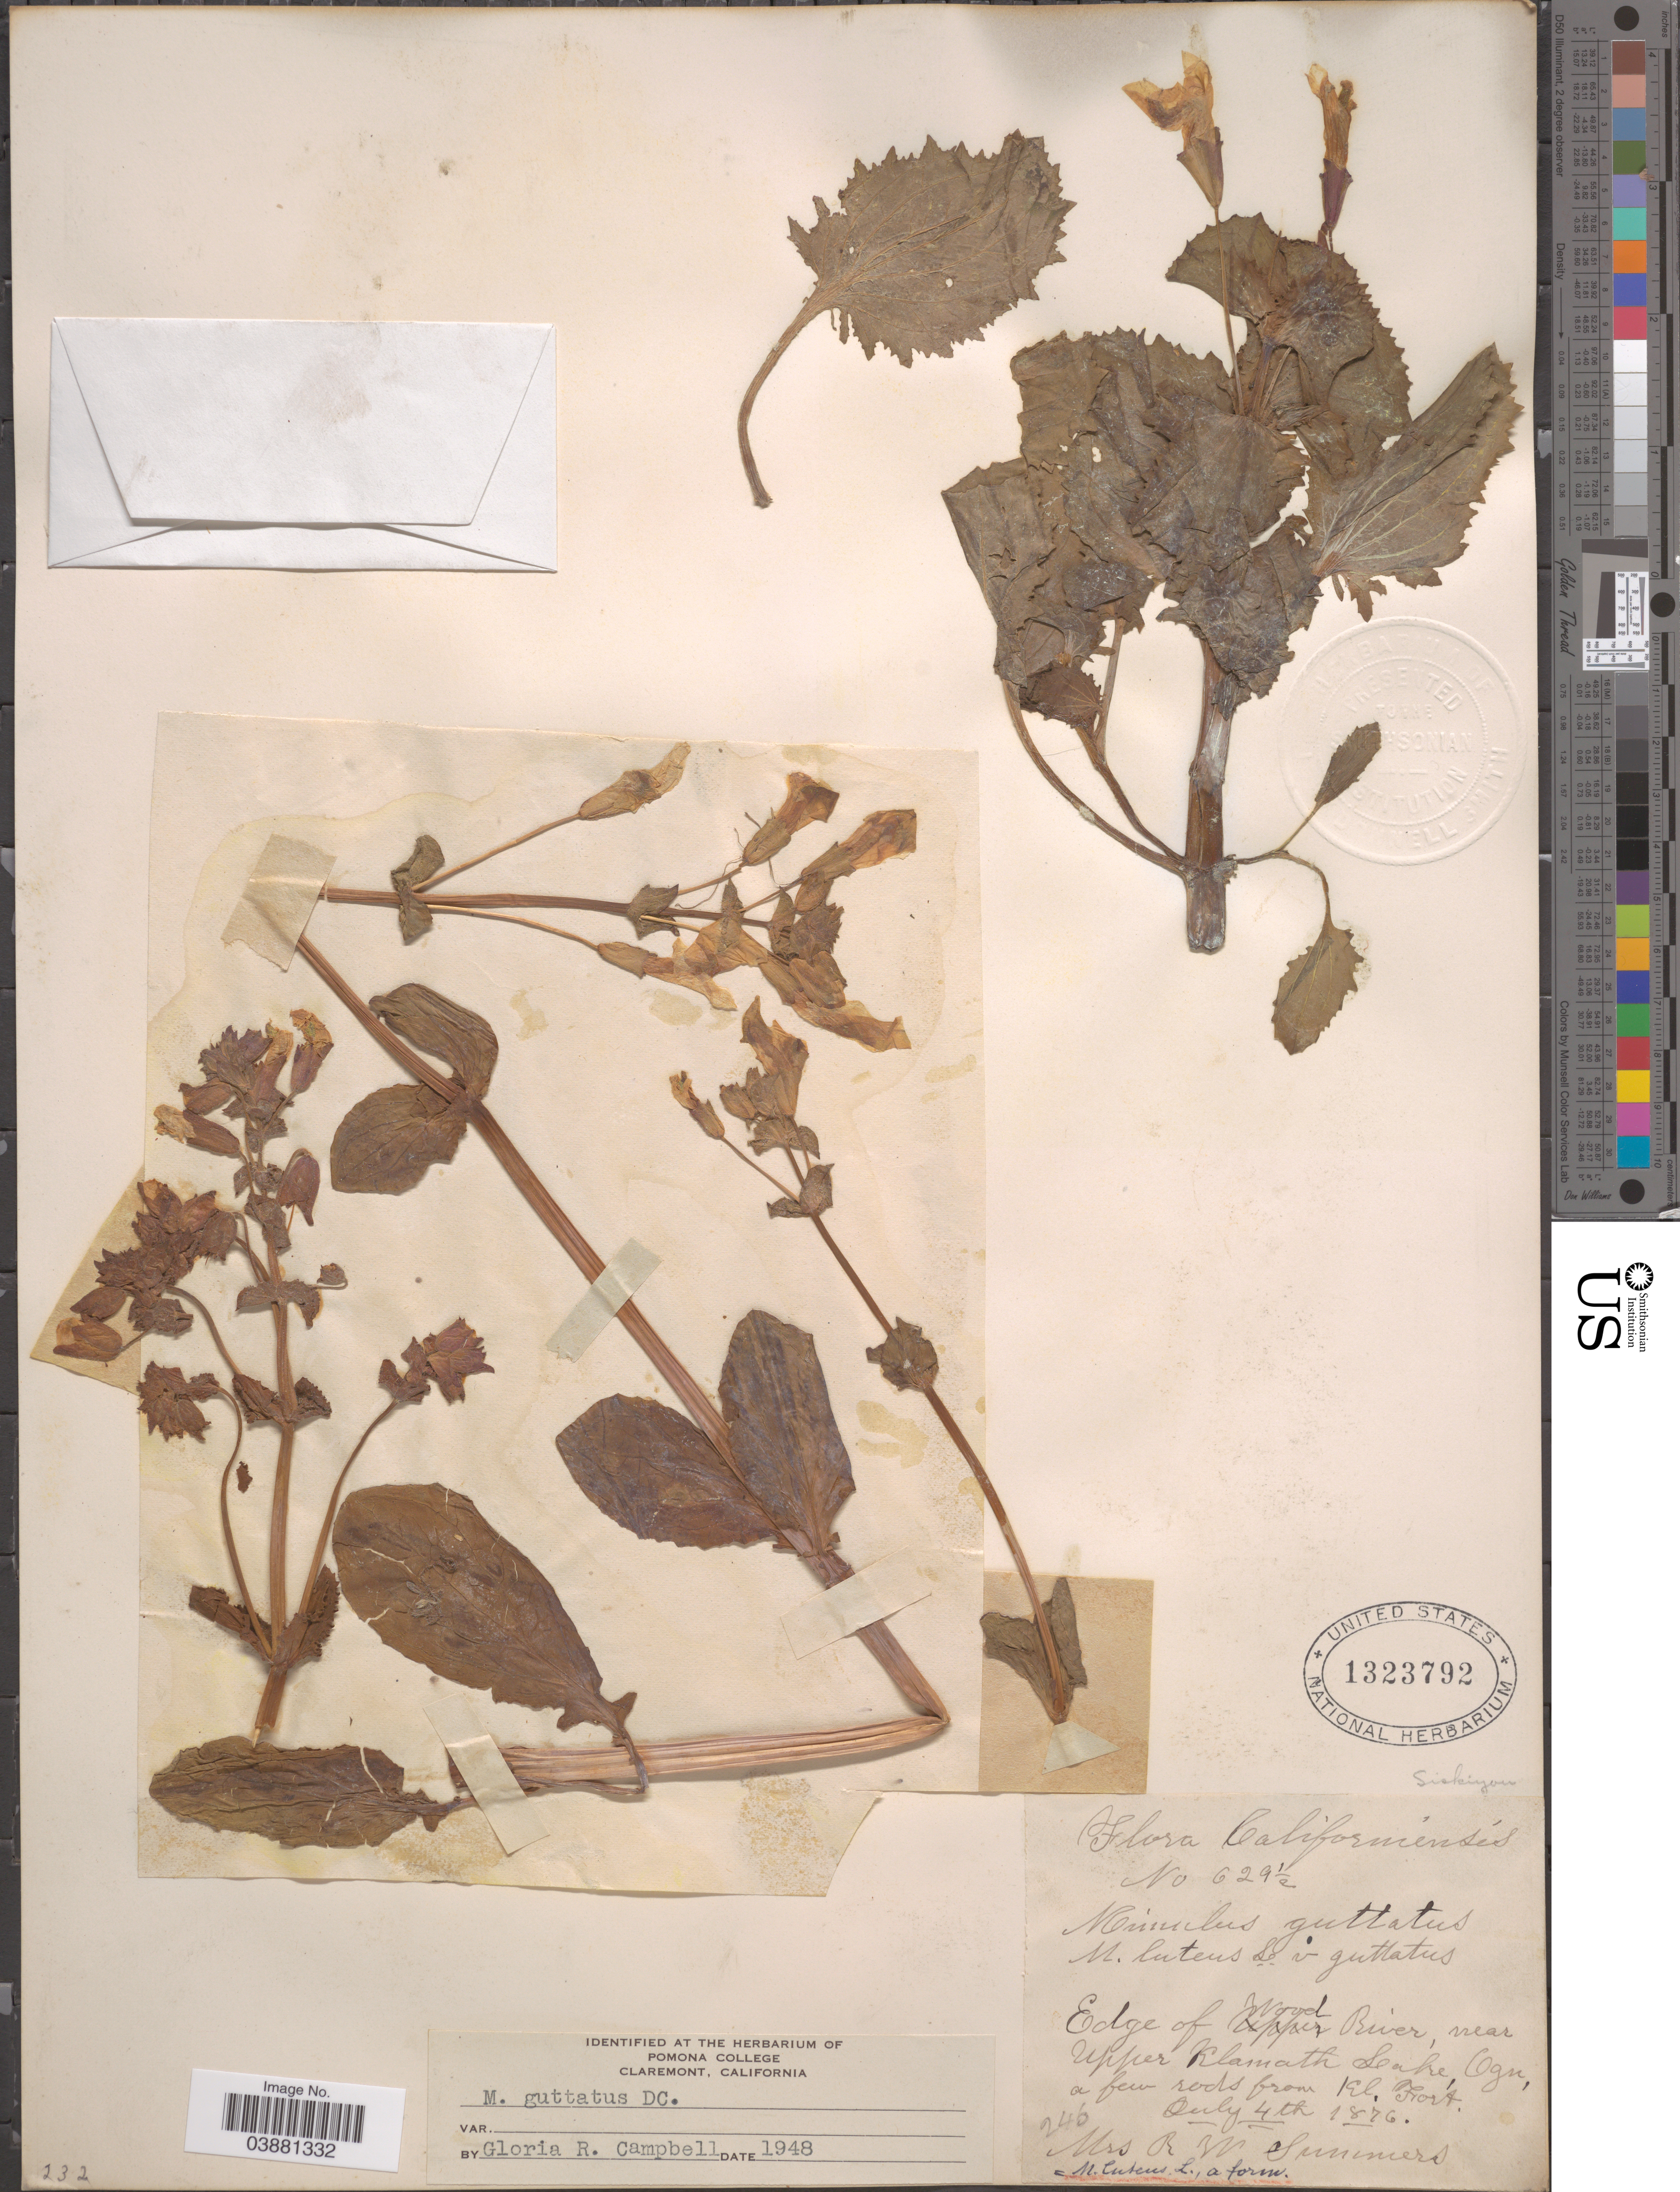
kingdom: Plantae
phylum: Tracheophyta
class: Magnoliopsida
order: Lamiales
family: Phrymaceae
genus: Mimulus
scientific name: Mimulus guttatus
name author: DC.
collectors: R. Summers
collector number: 629½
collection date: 1876-07-04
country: United States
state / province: Oregon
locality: Edge of Wood River, near Upper Klamath Lake, Ogn, a few rods from El Fort.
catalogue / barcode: US 1323792